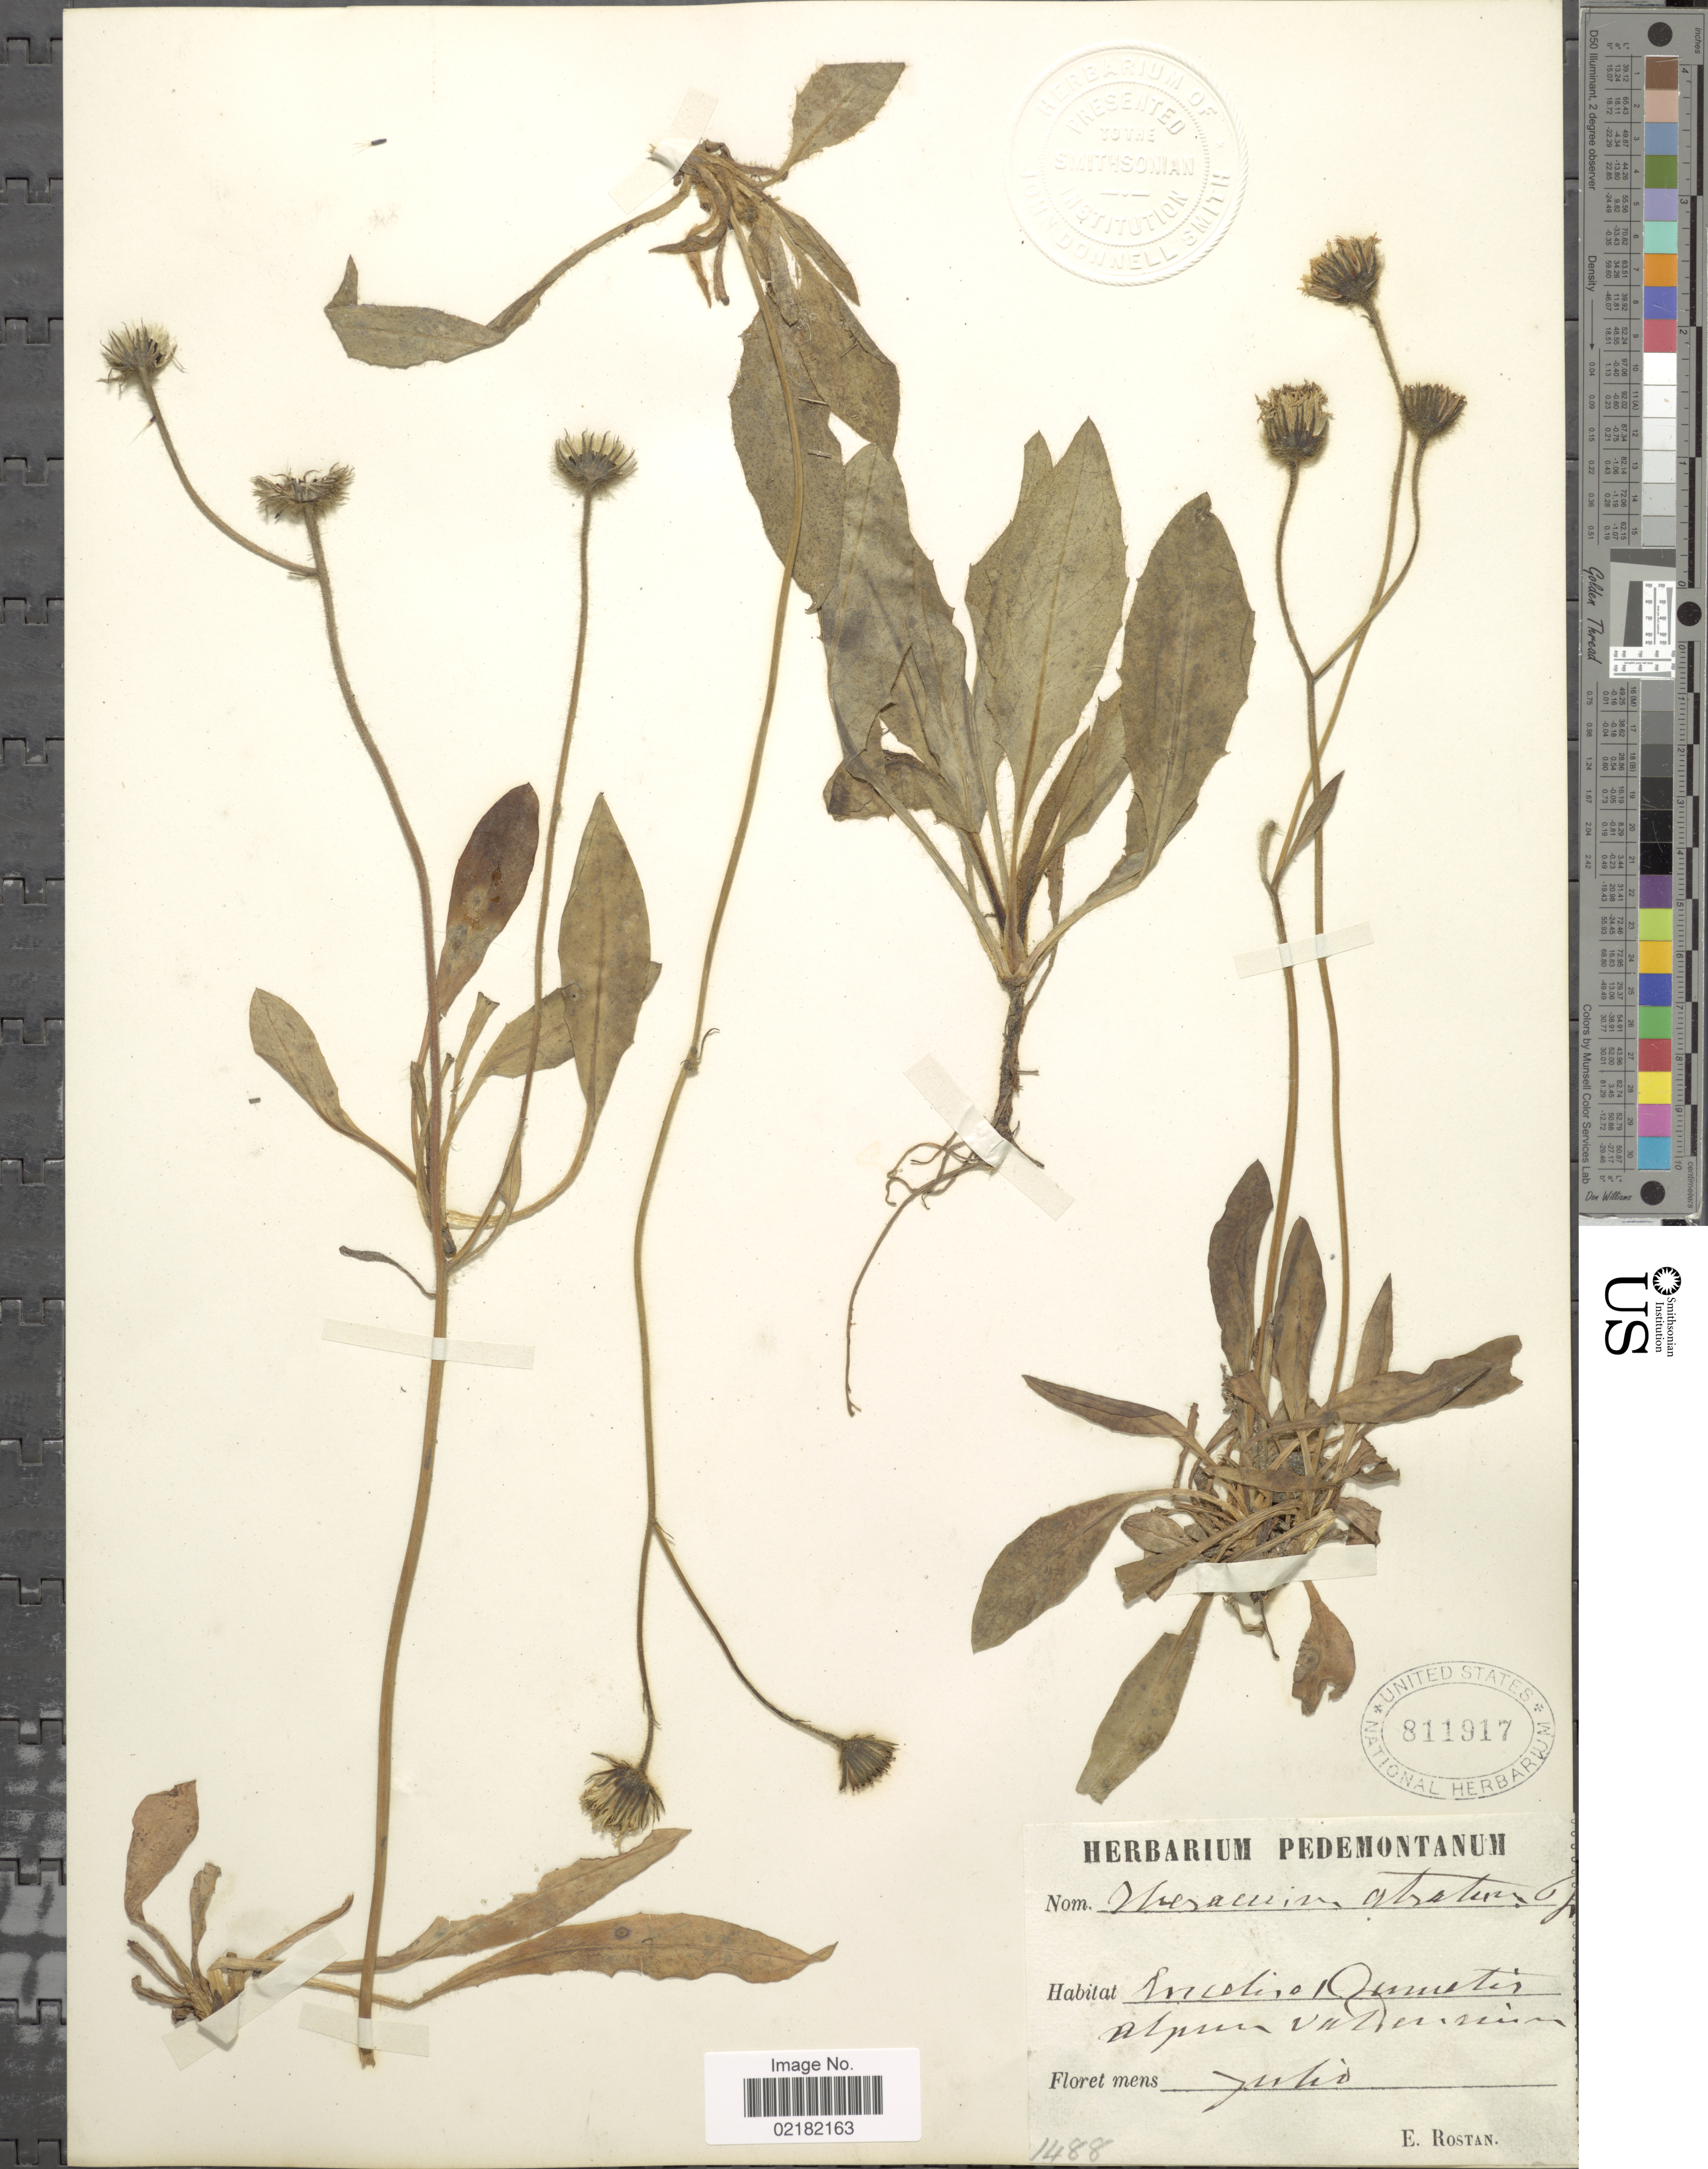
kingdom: Plantae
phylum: Tracheophyta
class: Magnoliopsida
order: Asterales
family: Asteraceae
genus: Hieracium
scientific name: Hieracium atratum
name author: Fr.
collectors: E. Rostan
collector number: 1488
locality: Encotio Dumetis alpun vaterisum. [interpreted]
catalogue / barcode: US 811917